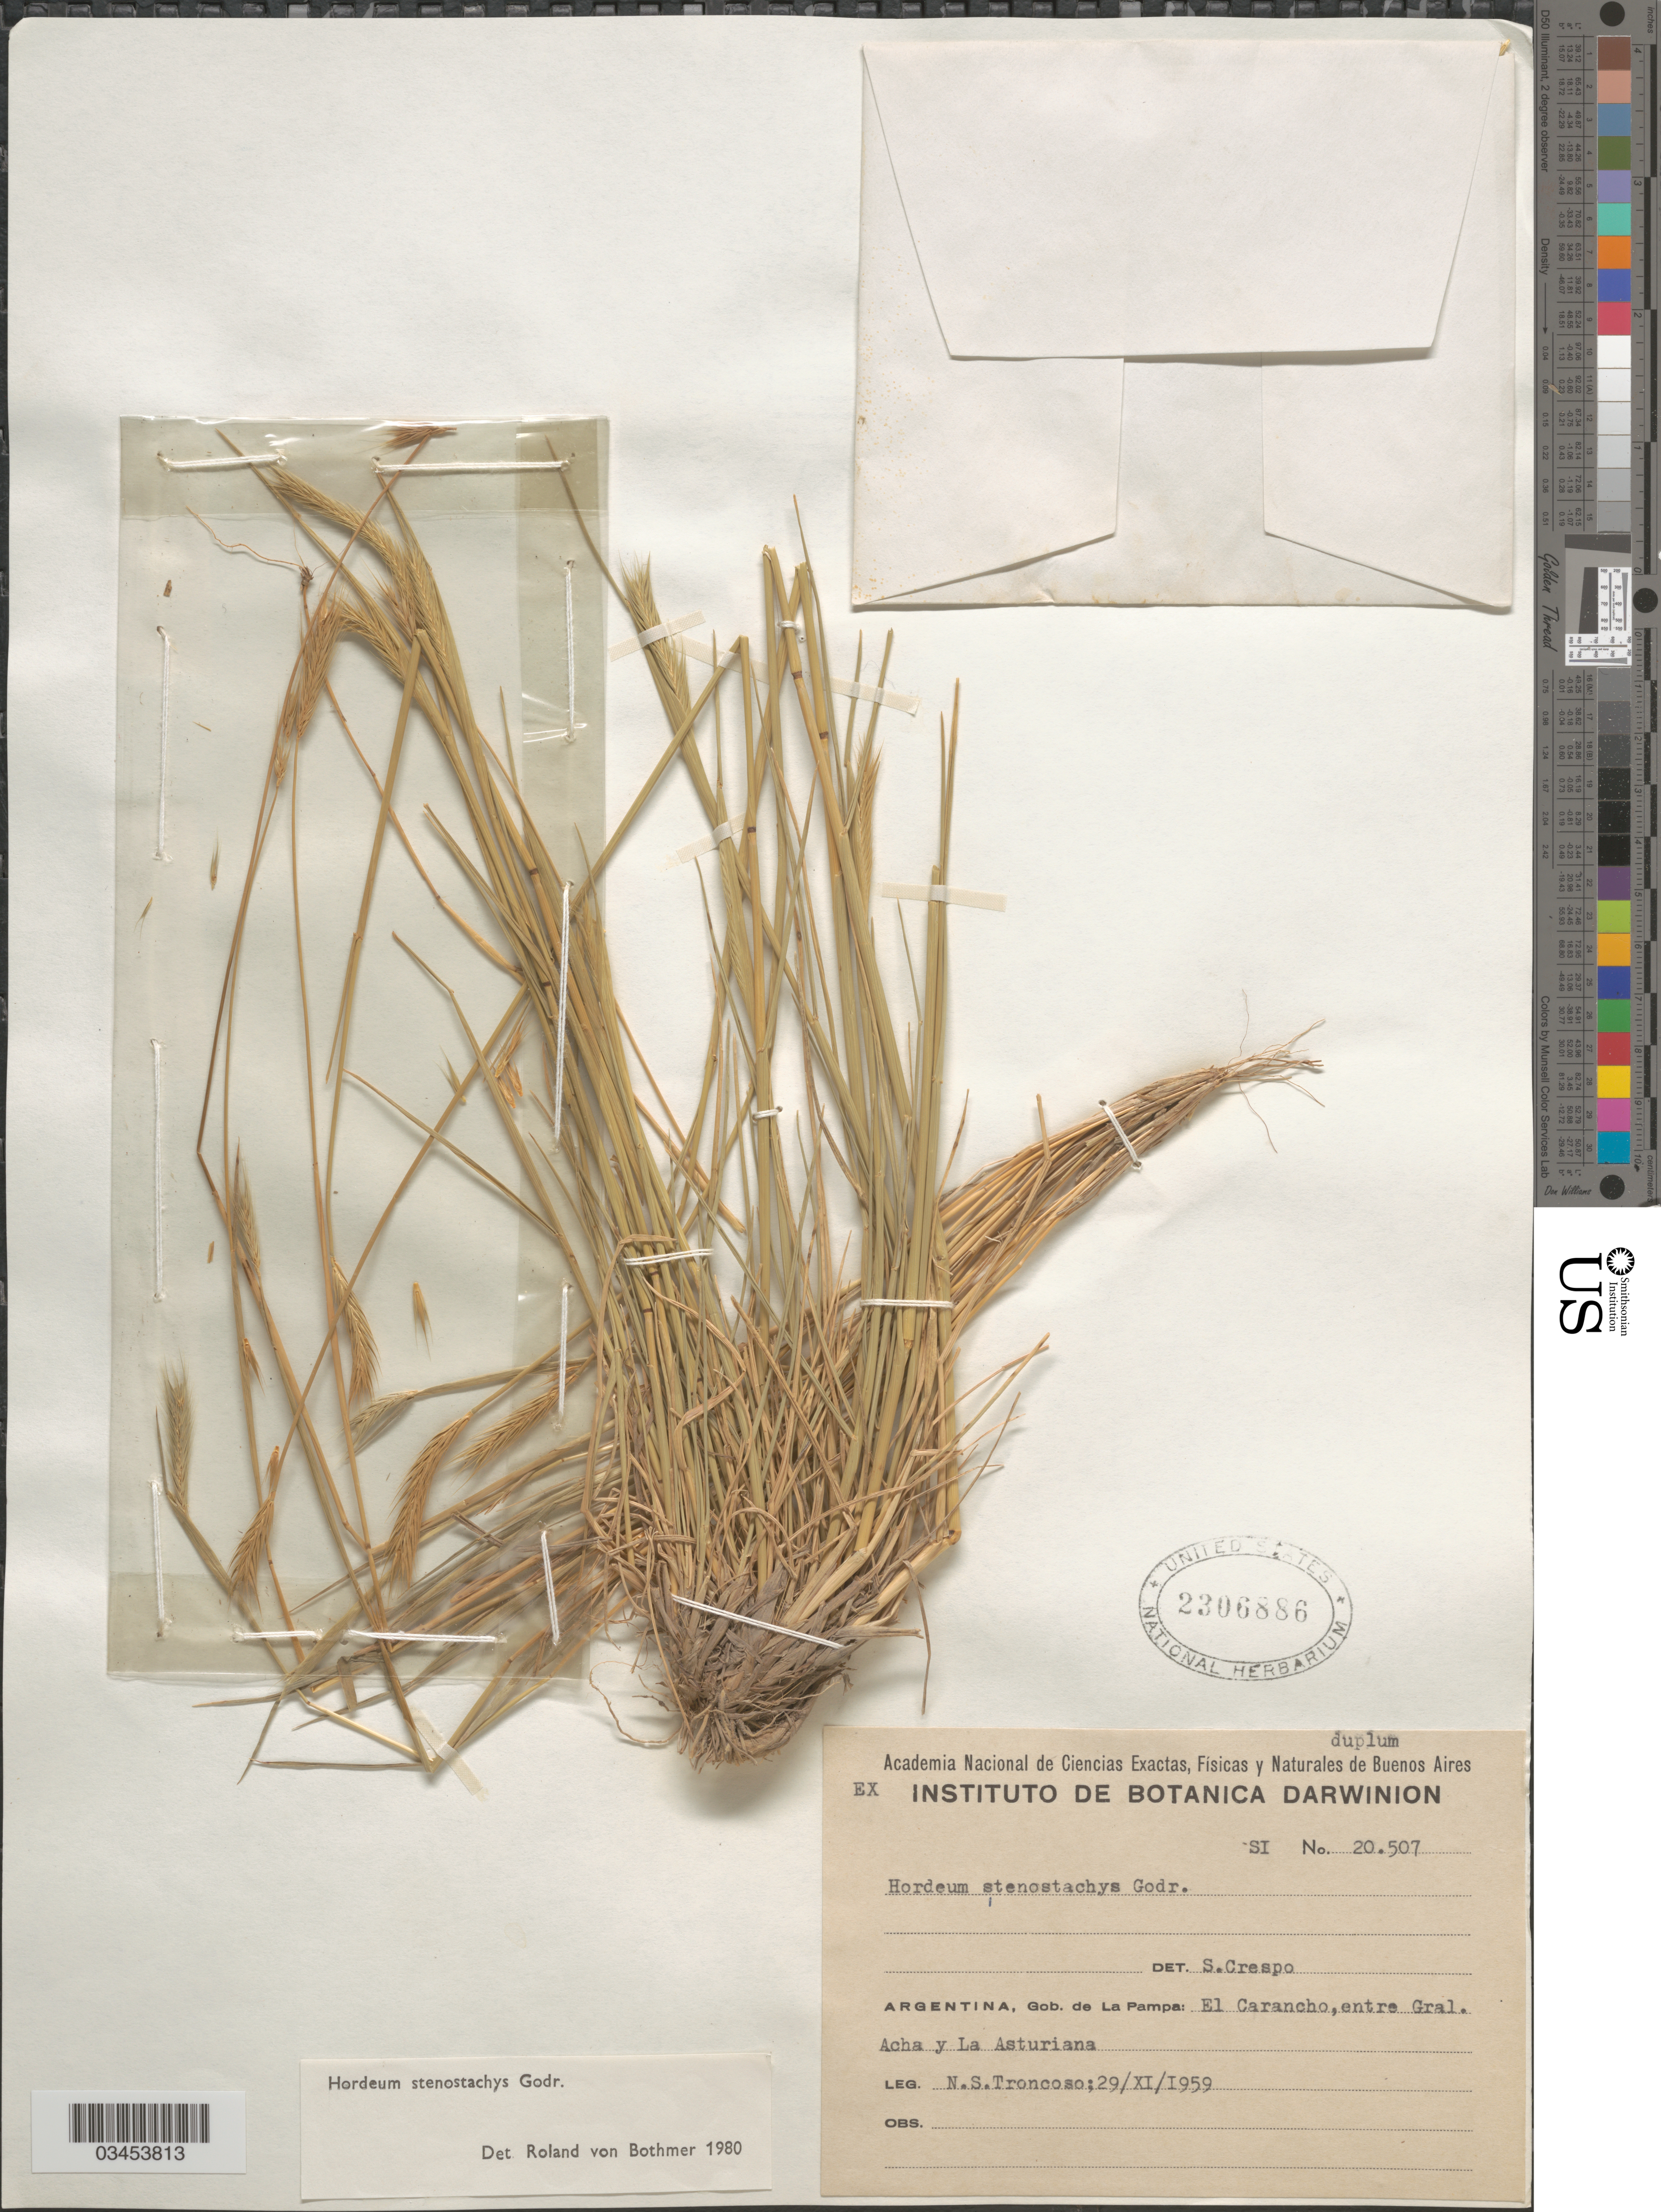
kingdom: Plantae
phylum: Tracheophyta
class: Liliopsida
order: Poales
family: Poaceae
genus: Hordeum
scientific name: Hordeum stenostachys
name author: Godr.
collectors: N. Troncoso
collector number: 20507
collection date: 1959-11-29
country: Argentina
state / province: La Pampa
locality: Gob. de La Pampa: El Carancho, entre Gral. Acha y La Asturiana.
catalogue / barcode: US 2306886